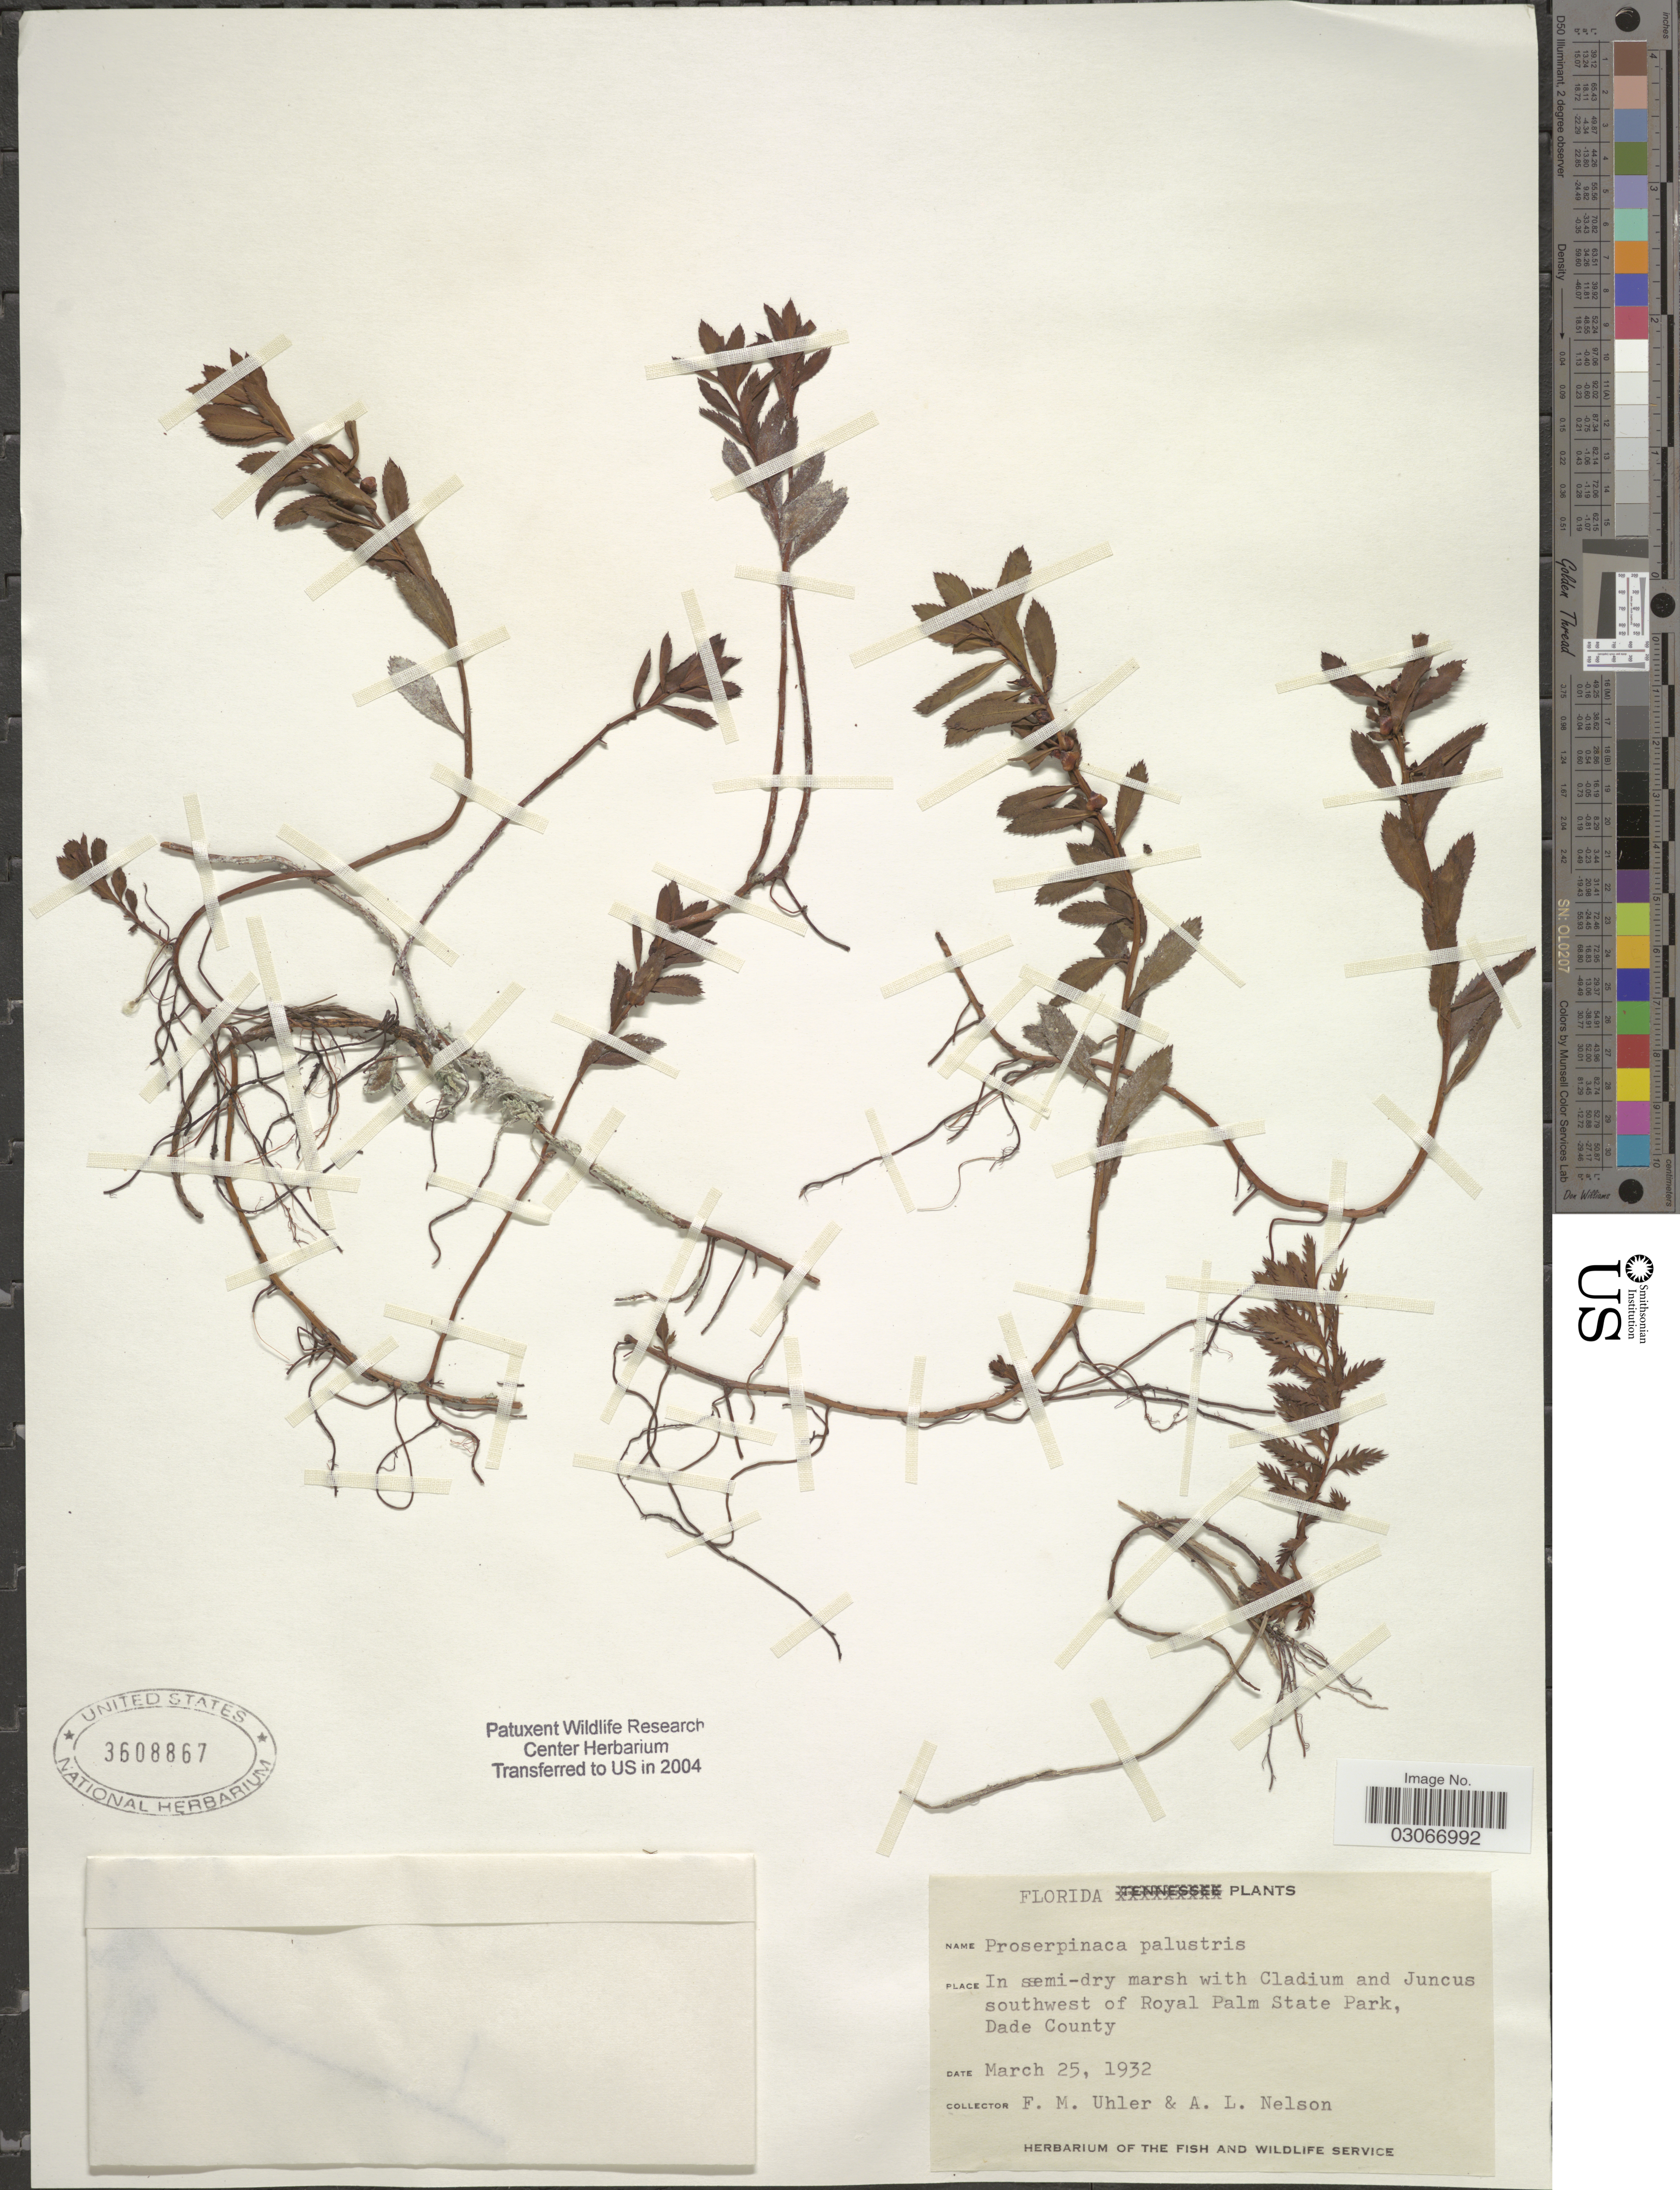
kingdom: Plantae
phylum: Tracheophyta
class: Magnoliopsida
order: Saxifragales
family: Haloragaceae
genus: Proserpinaca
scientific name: Proserpinaca palustris var. crebra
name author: Fernald & Griscom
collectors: F. M. Uhler & A. L. Nelson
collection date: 1932-03-25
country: United States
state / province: Florida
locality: Southwest of Royal Palm State Park, Dade County.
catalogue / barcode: US 3608867